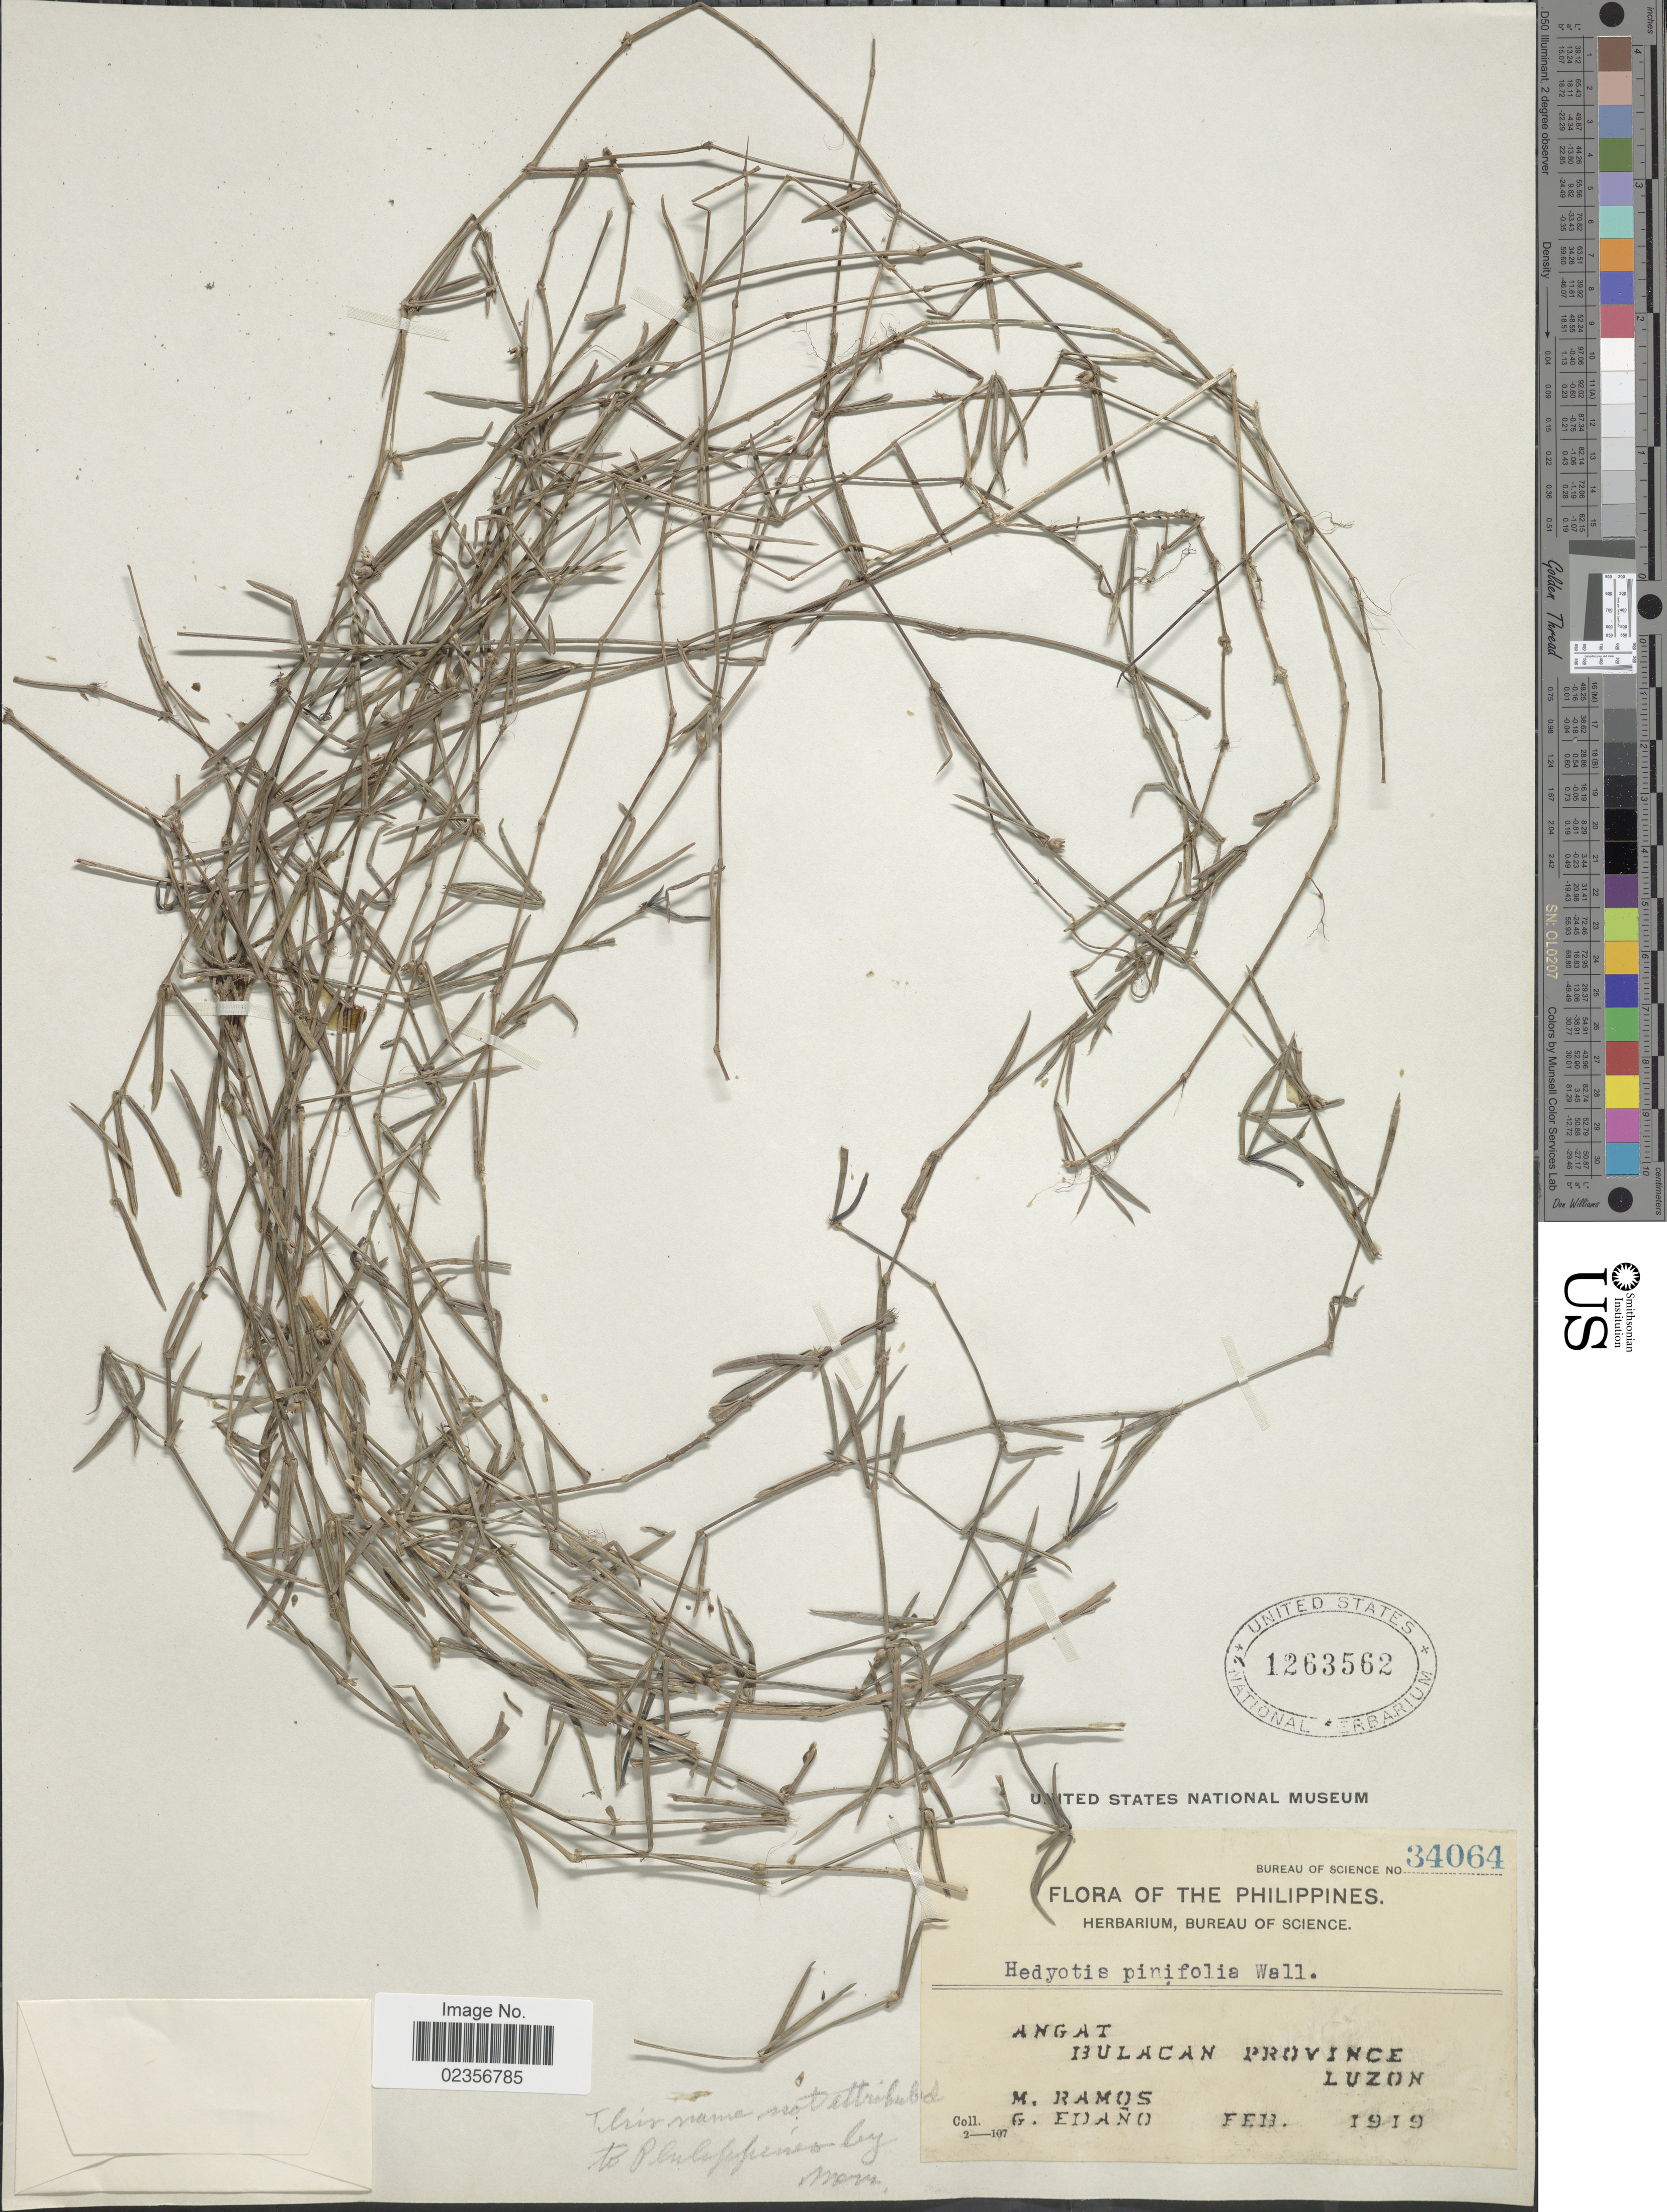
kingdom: Plantae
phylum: Tracheophyta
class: Magnoliopsida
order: Gentianales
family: Rubiaceae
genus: Hedyotis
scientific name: Hedyotis sp.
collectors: M. Ramos & G. Edaño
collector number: Bureau of Science 34064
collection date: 1919-02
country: Philippines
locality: Angat Bulacan Province Luzon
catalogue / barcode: US 1263562